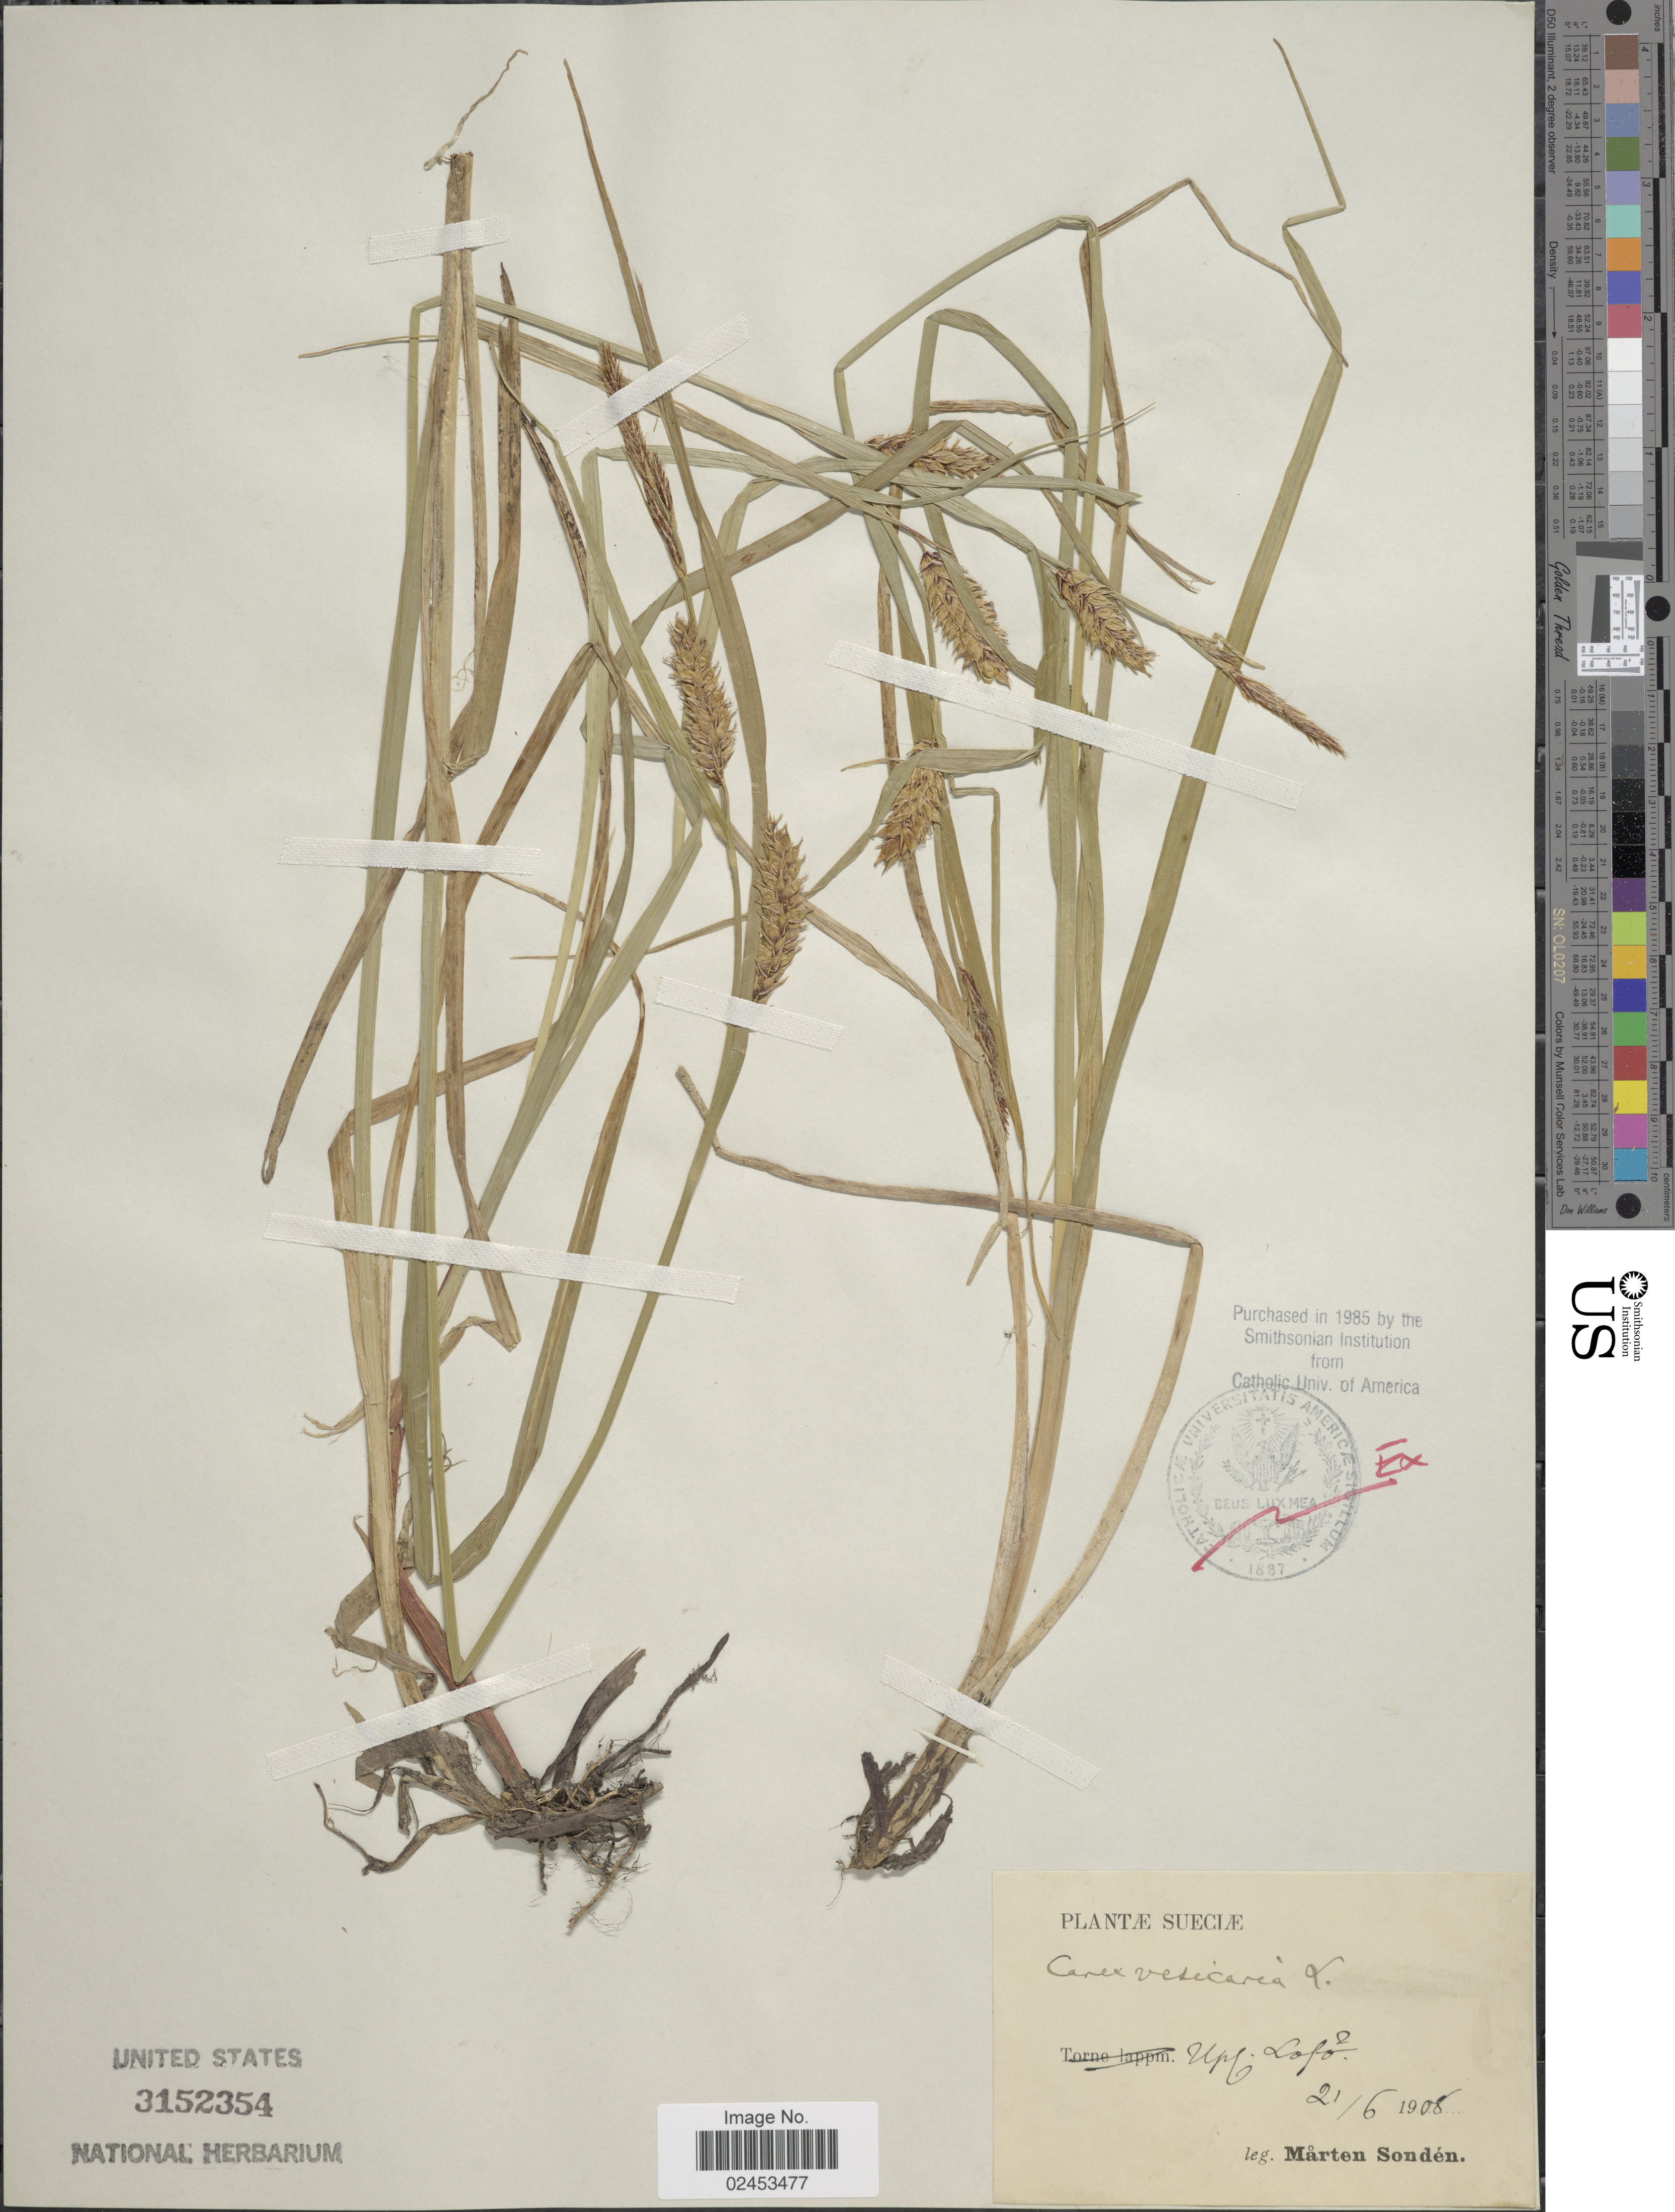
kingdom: Plantae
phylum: Tracheophyta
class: Liliopsida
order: Poales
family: Cyperaceae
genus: Carex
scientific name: Carex vesicaria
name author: L.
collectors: M. Sondén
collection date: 1908-06-21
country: Sweden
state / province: Uppsala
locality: Suecicæ, Ups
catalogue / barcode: US 3152354